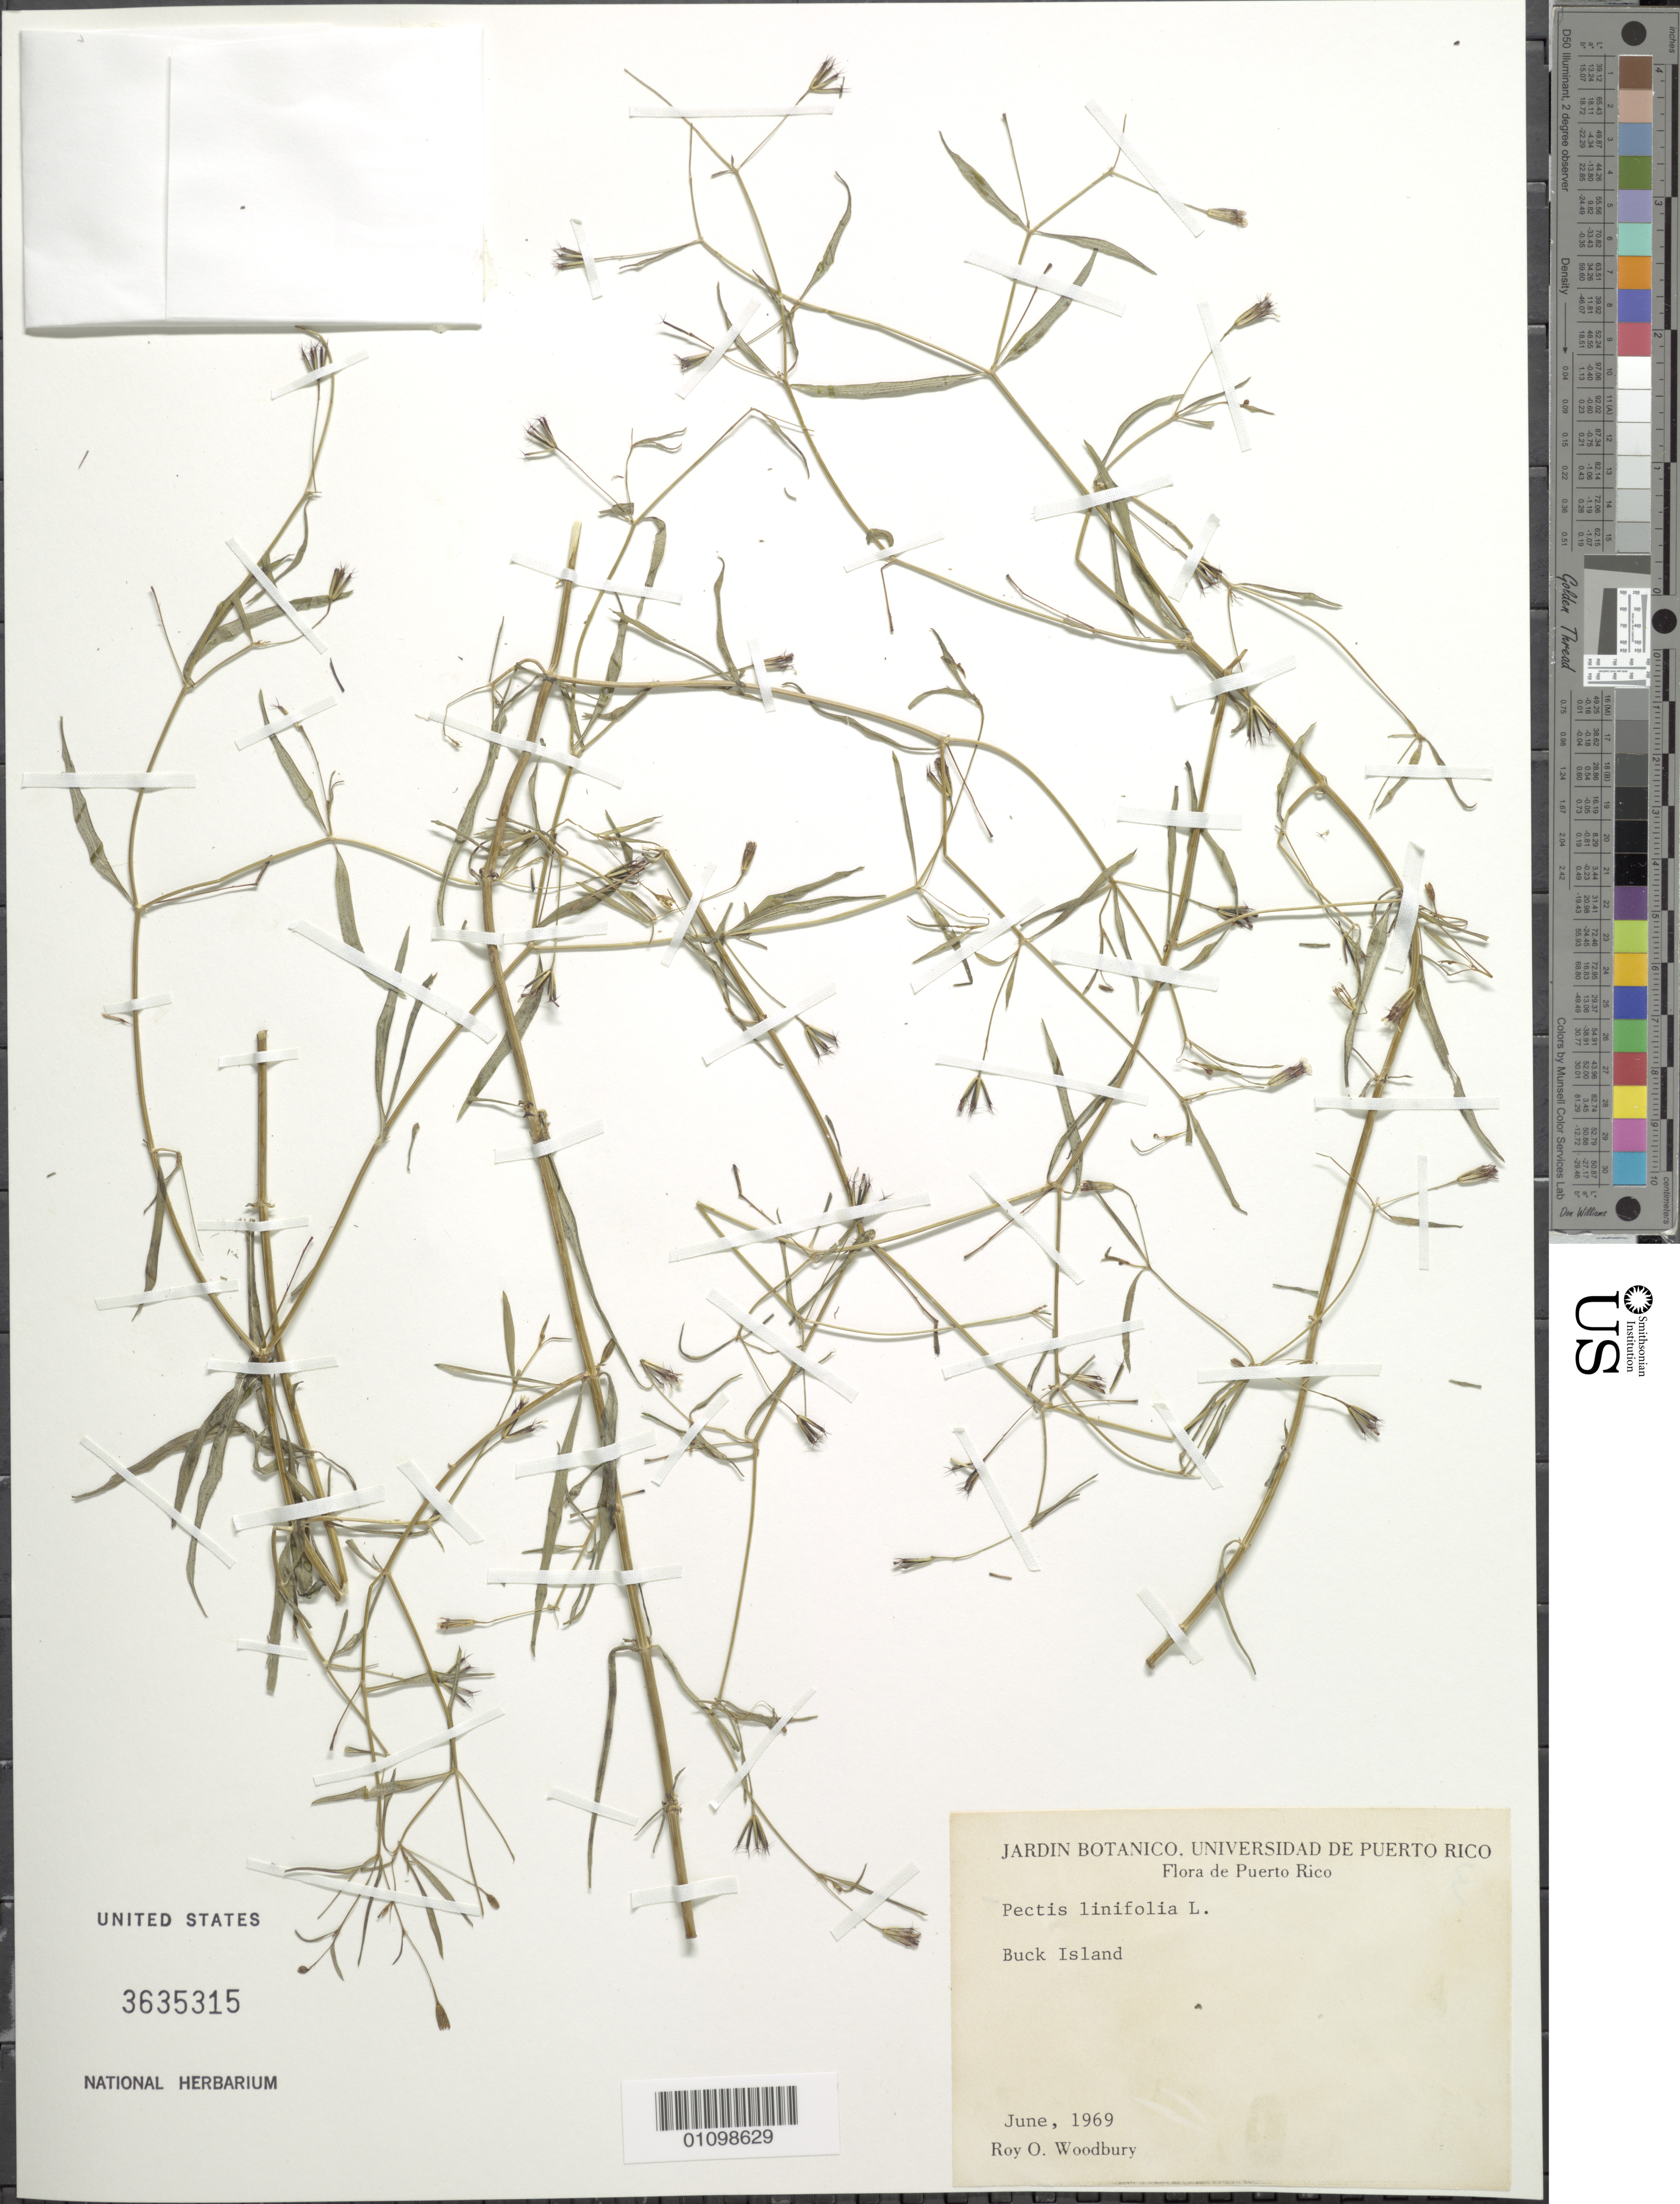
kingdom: Plantae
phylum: Tracheophyta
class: Magnoliopsida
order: Asterales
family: Asteraceae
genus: Pectis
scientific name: Pectis linifolia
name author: L.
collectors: R. O. Woodbury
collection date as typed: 01 Jun 1969 to 30 Jun 1969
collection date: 1969-06-01/1969-06-30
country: Puerto Rico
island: Buck I.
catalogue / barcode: US 3635315